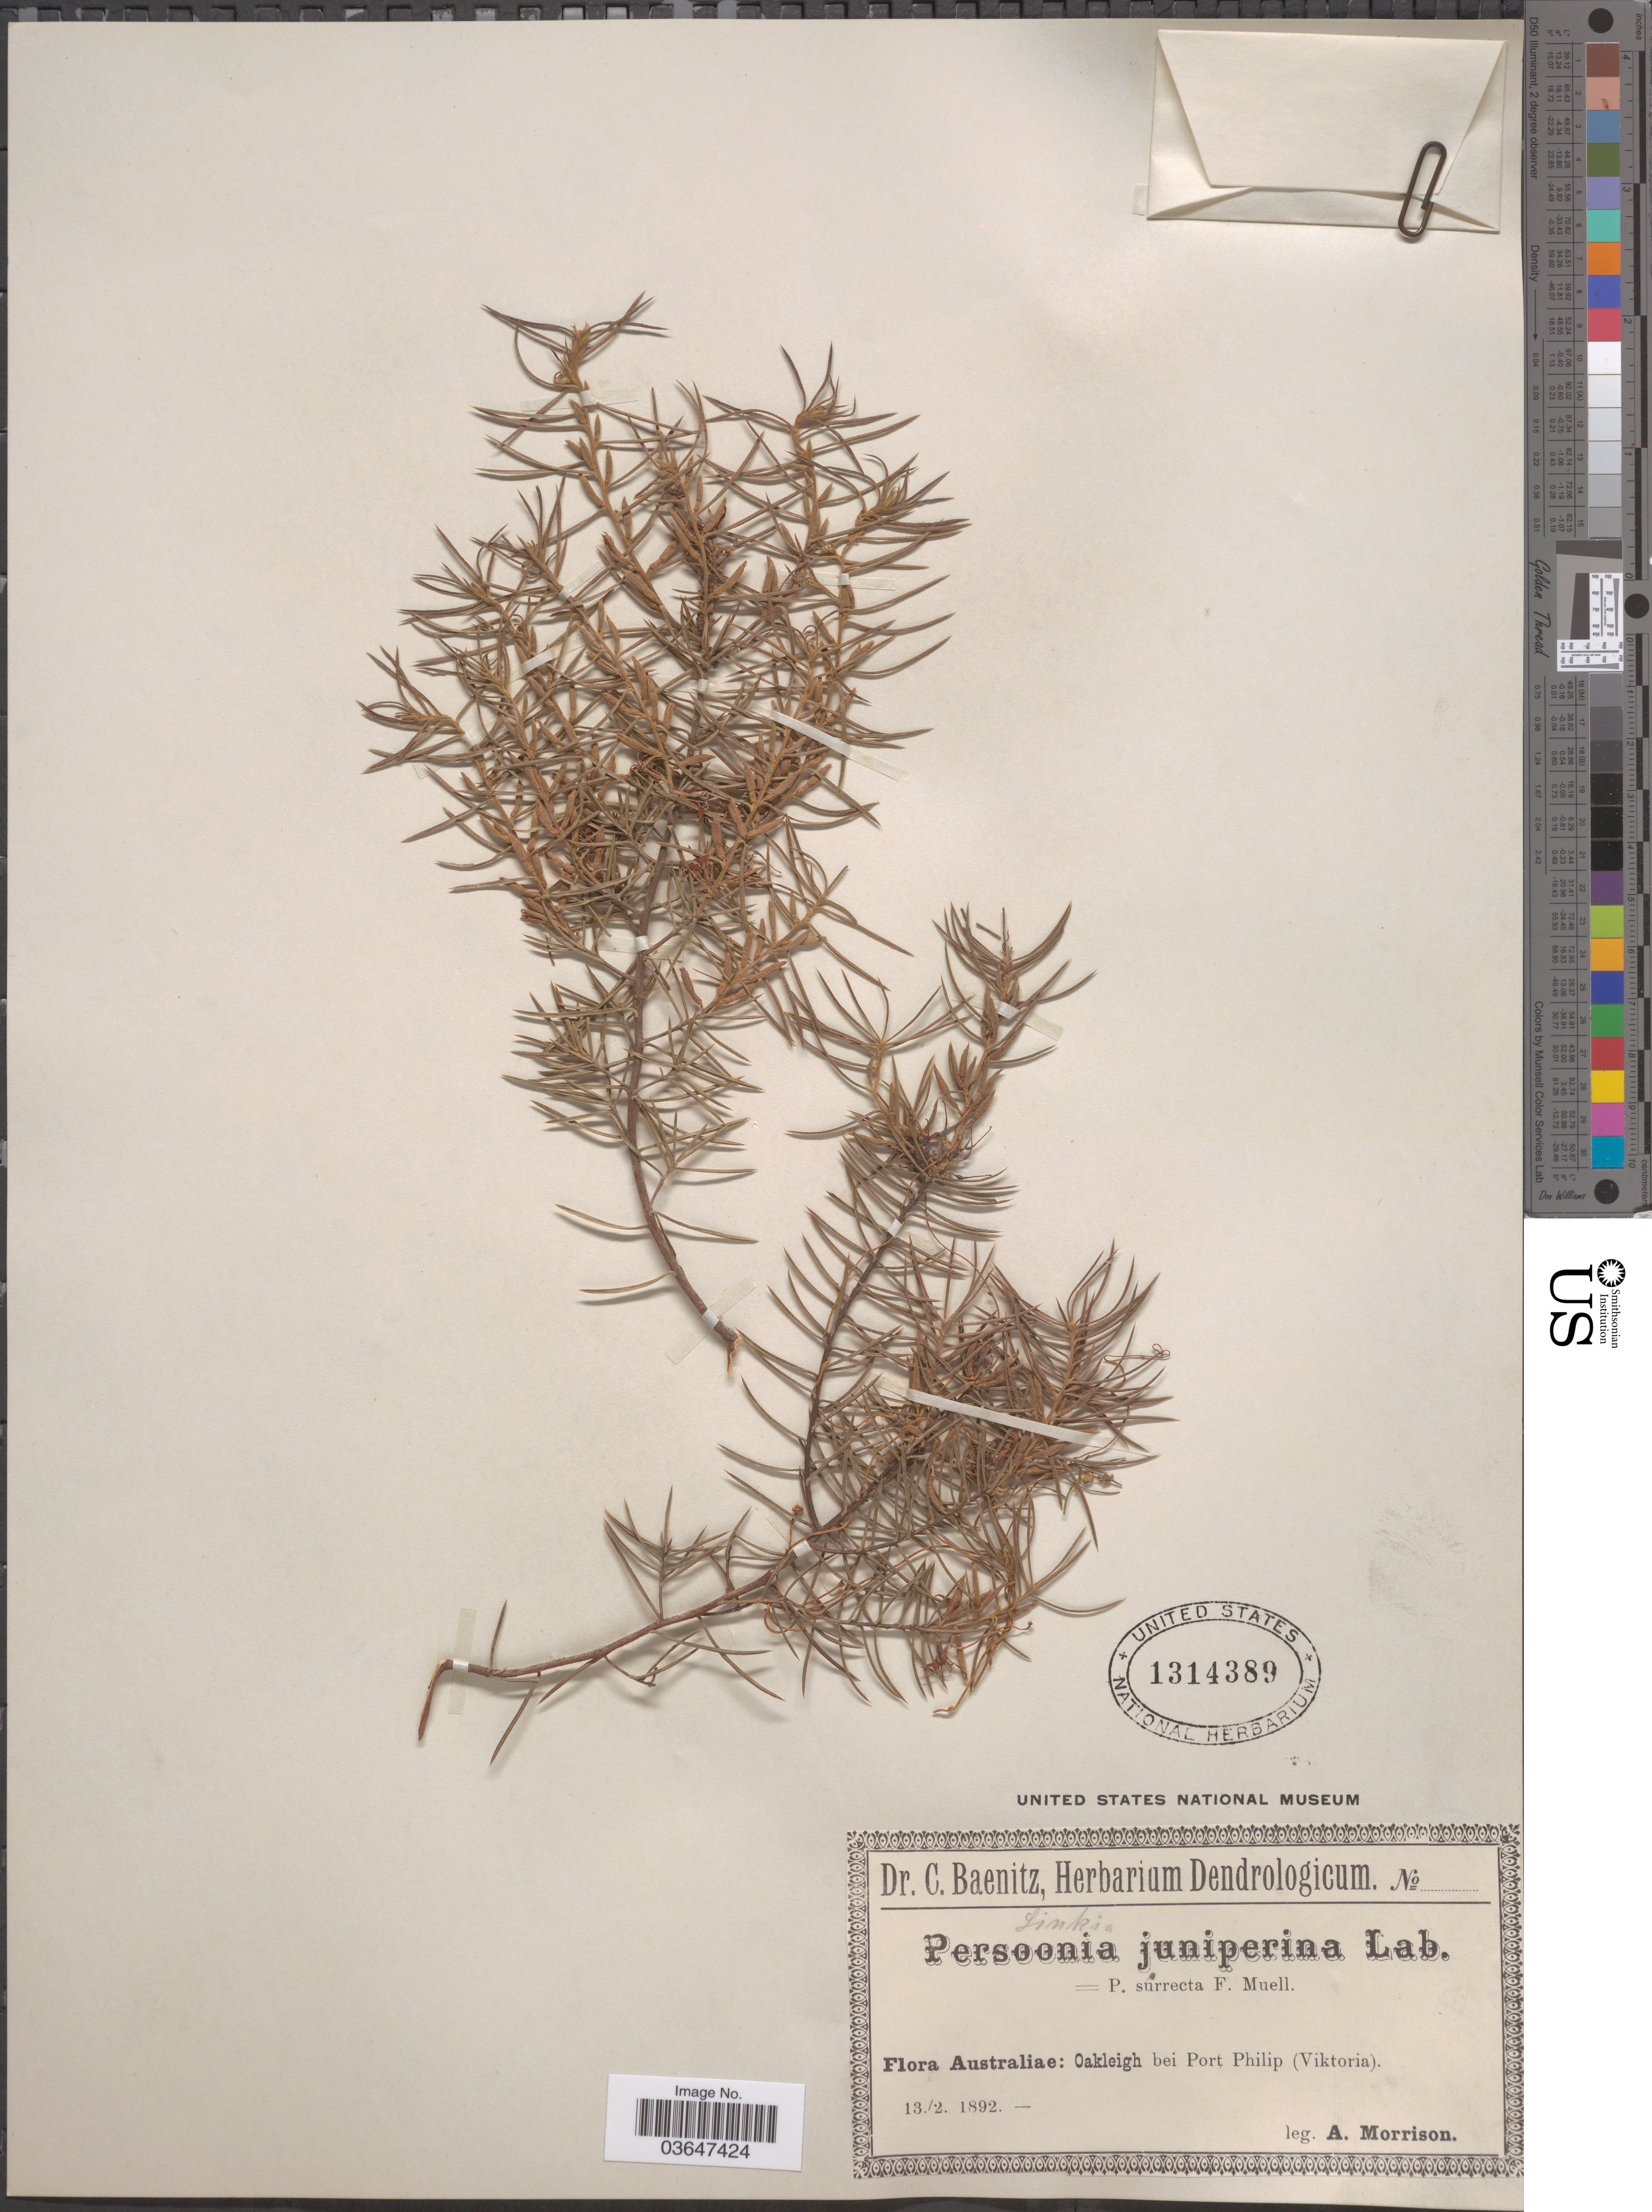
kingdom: Plantae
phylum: Tracheophyta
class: Magnoliopsida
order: Proteales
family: Proteaceae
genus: Persoonia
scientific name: Persoonia juniperina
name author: Labill.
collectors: A. Morrison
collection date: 1892-02-13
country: Australia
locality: Australiae: Oakleigh bei Port Philip (Viktoria).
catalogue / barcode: US 1314389